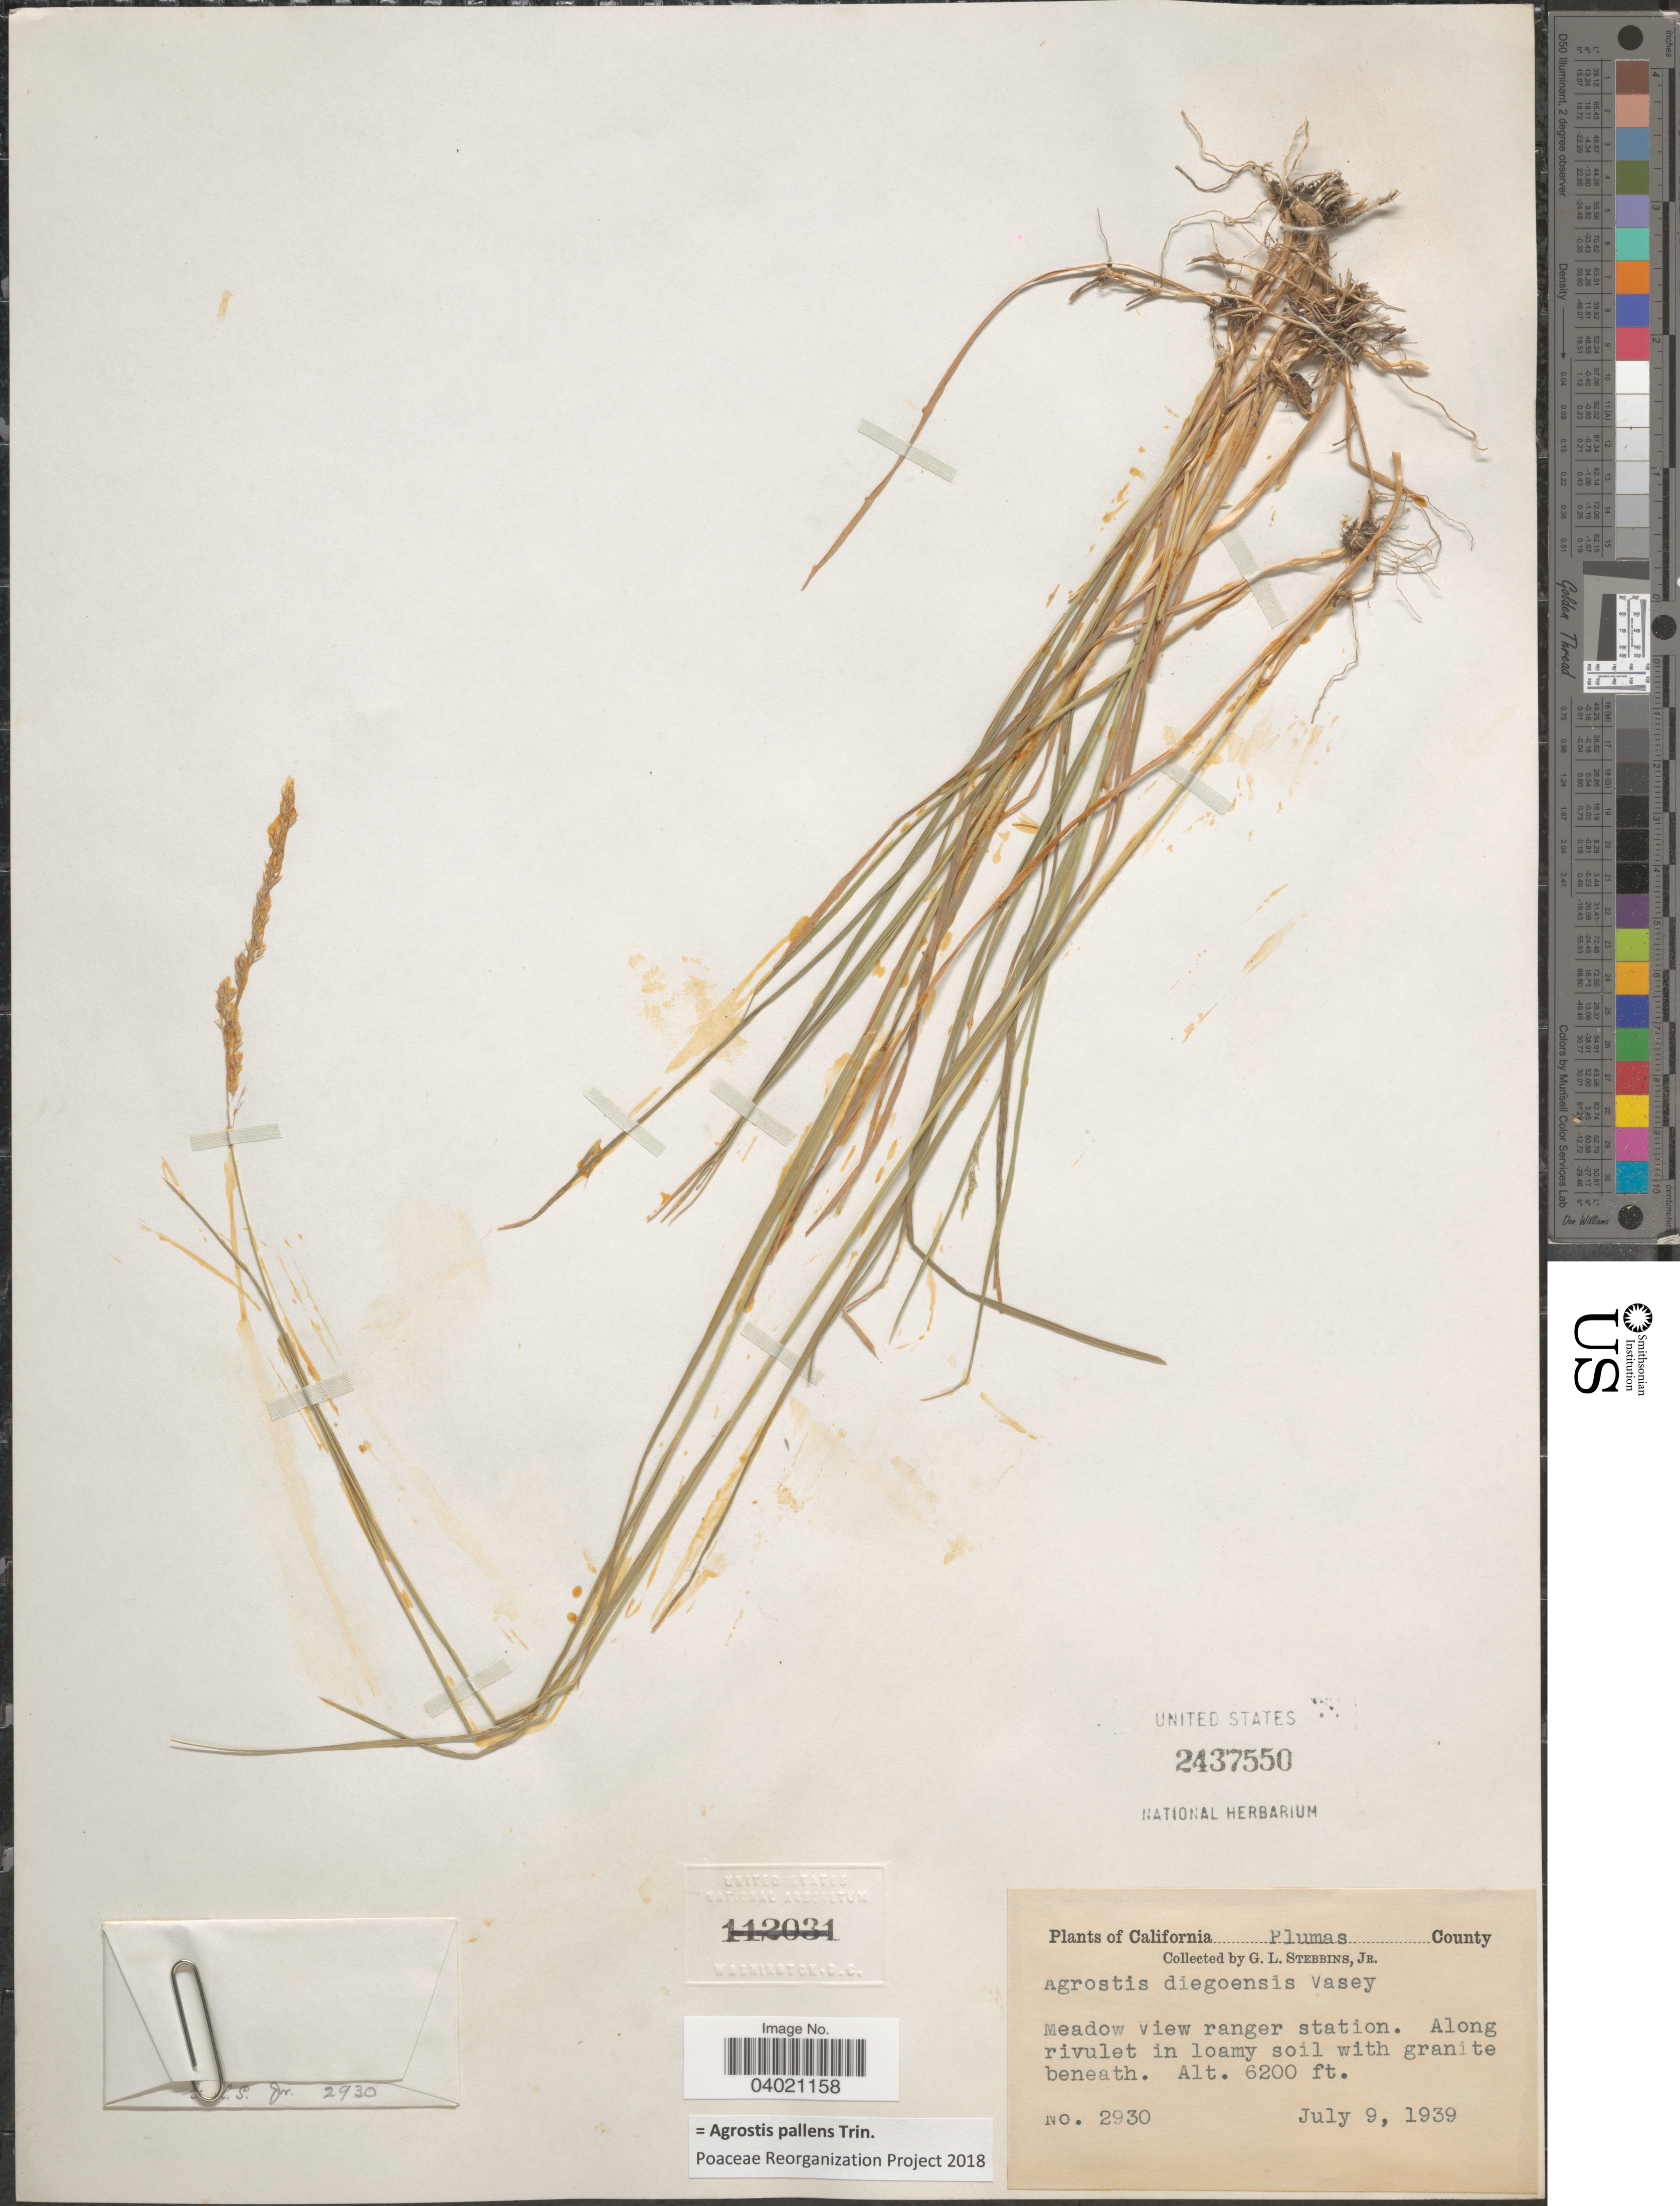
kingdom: Plantae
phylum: Tracheophyta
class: Liliopsida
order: Poales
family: Poaceae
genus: Agrostis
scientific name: Agrostis pallens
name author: Trin.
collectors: G. L. Stebbins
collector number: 2930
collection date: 1939-07-09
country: United States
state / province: California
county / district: Plumas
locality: Plumas County. Meadow view ranger station.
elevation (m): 1890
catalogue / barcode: US 2437550